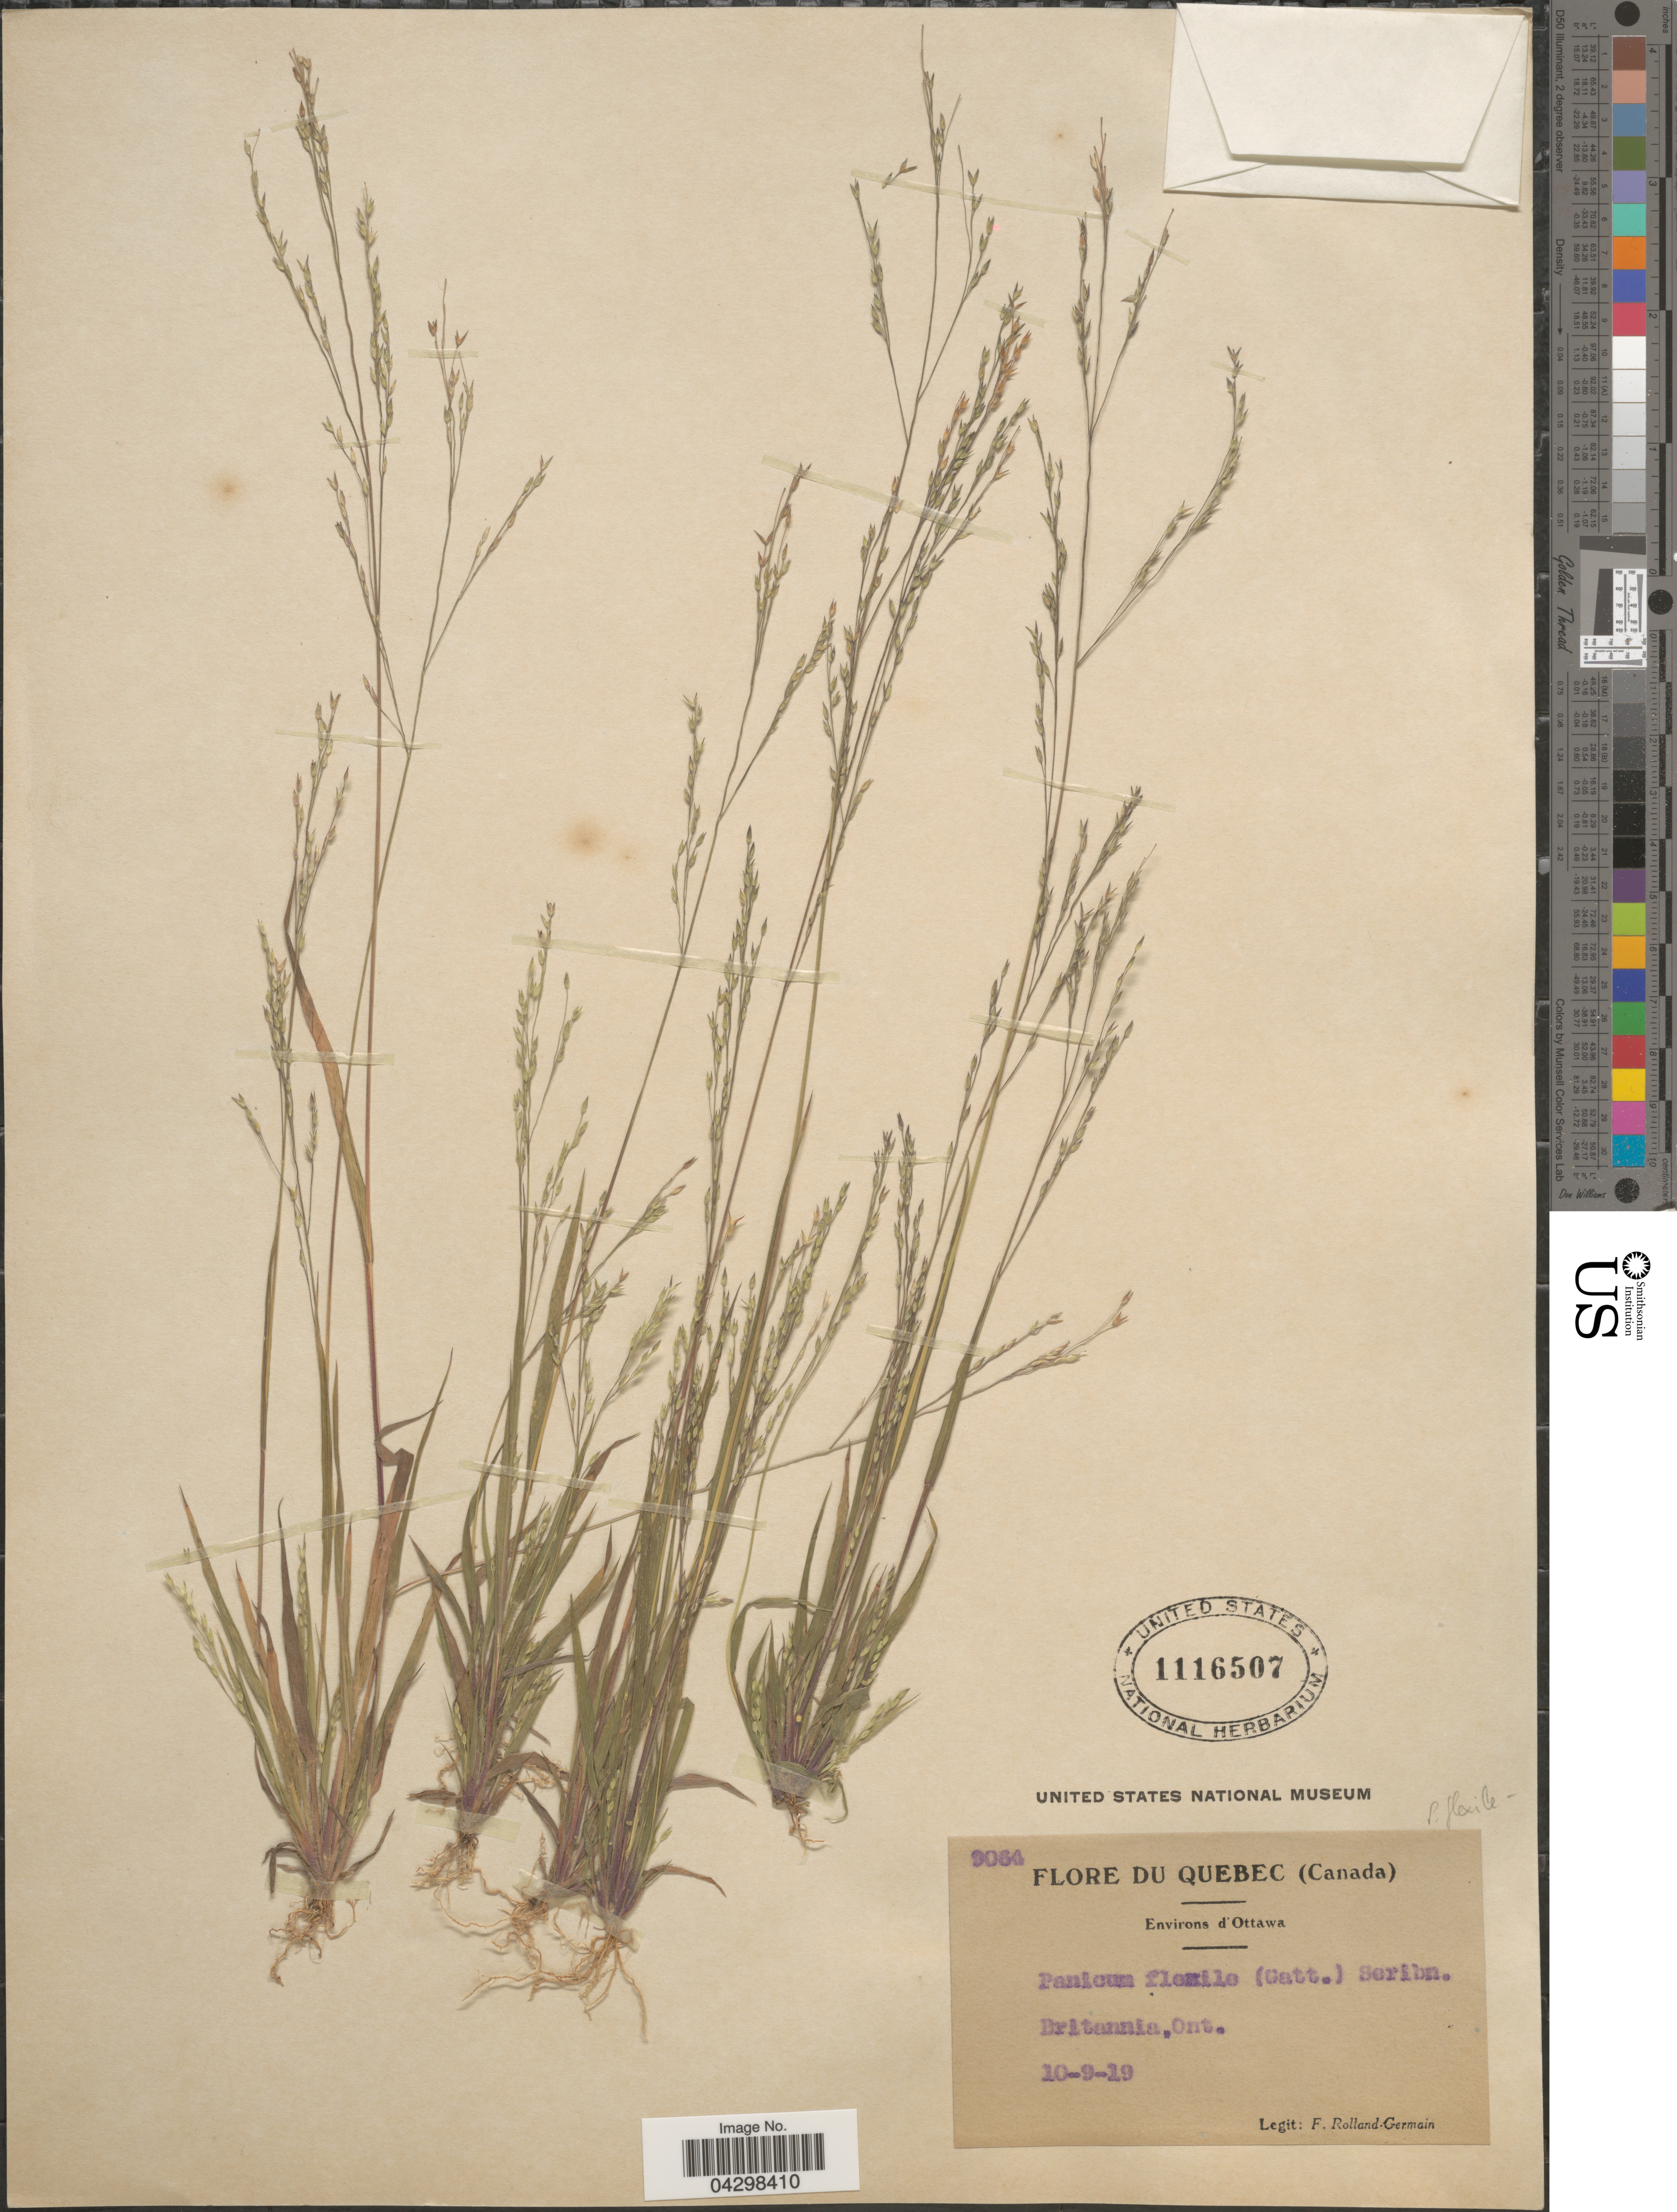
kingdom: Plantae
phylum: Tracheophyta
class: Liliopsida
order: Poales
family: Poaceae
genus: Panicum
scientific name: Panicum flexile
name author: (Gatt.) Scribn.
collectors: Rolland-Germain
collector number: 9064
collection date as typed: Transcribed d/m/y: 10/9/19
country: Canada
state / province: Quebec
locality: Environs d'Ottawa. Britannia, Ont.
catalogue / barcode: US 1116507